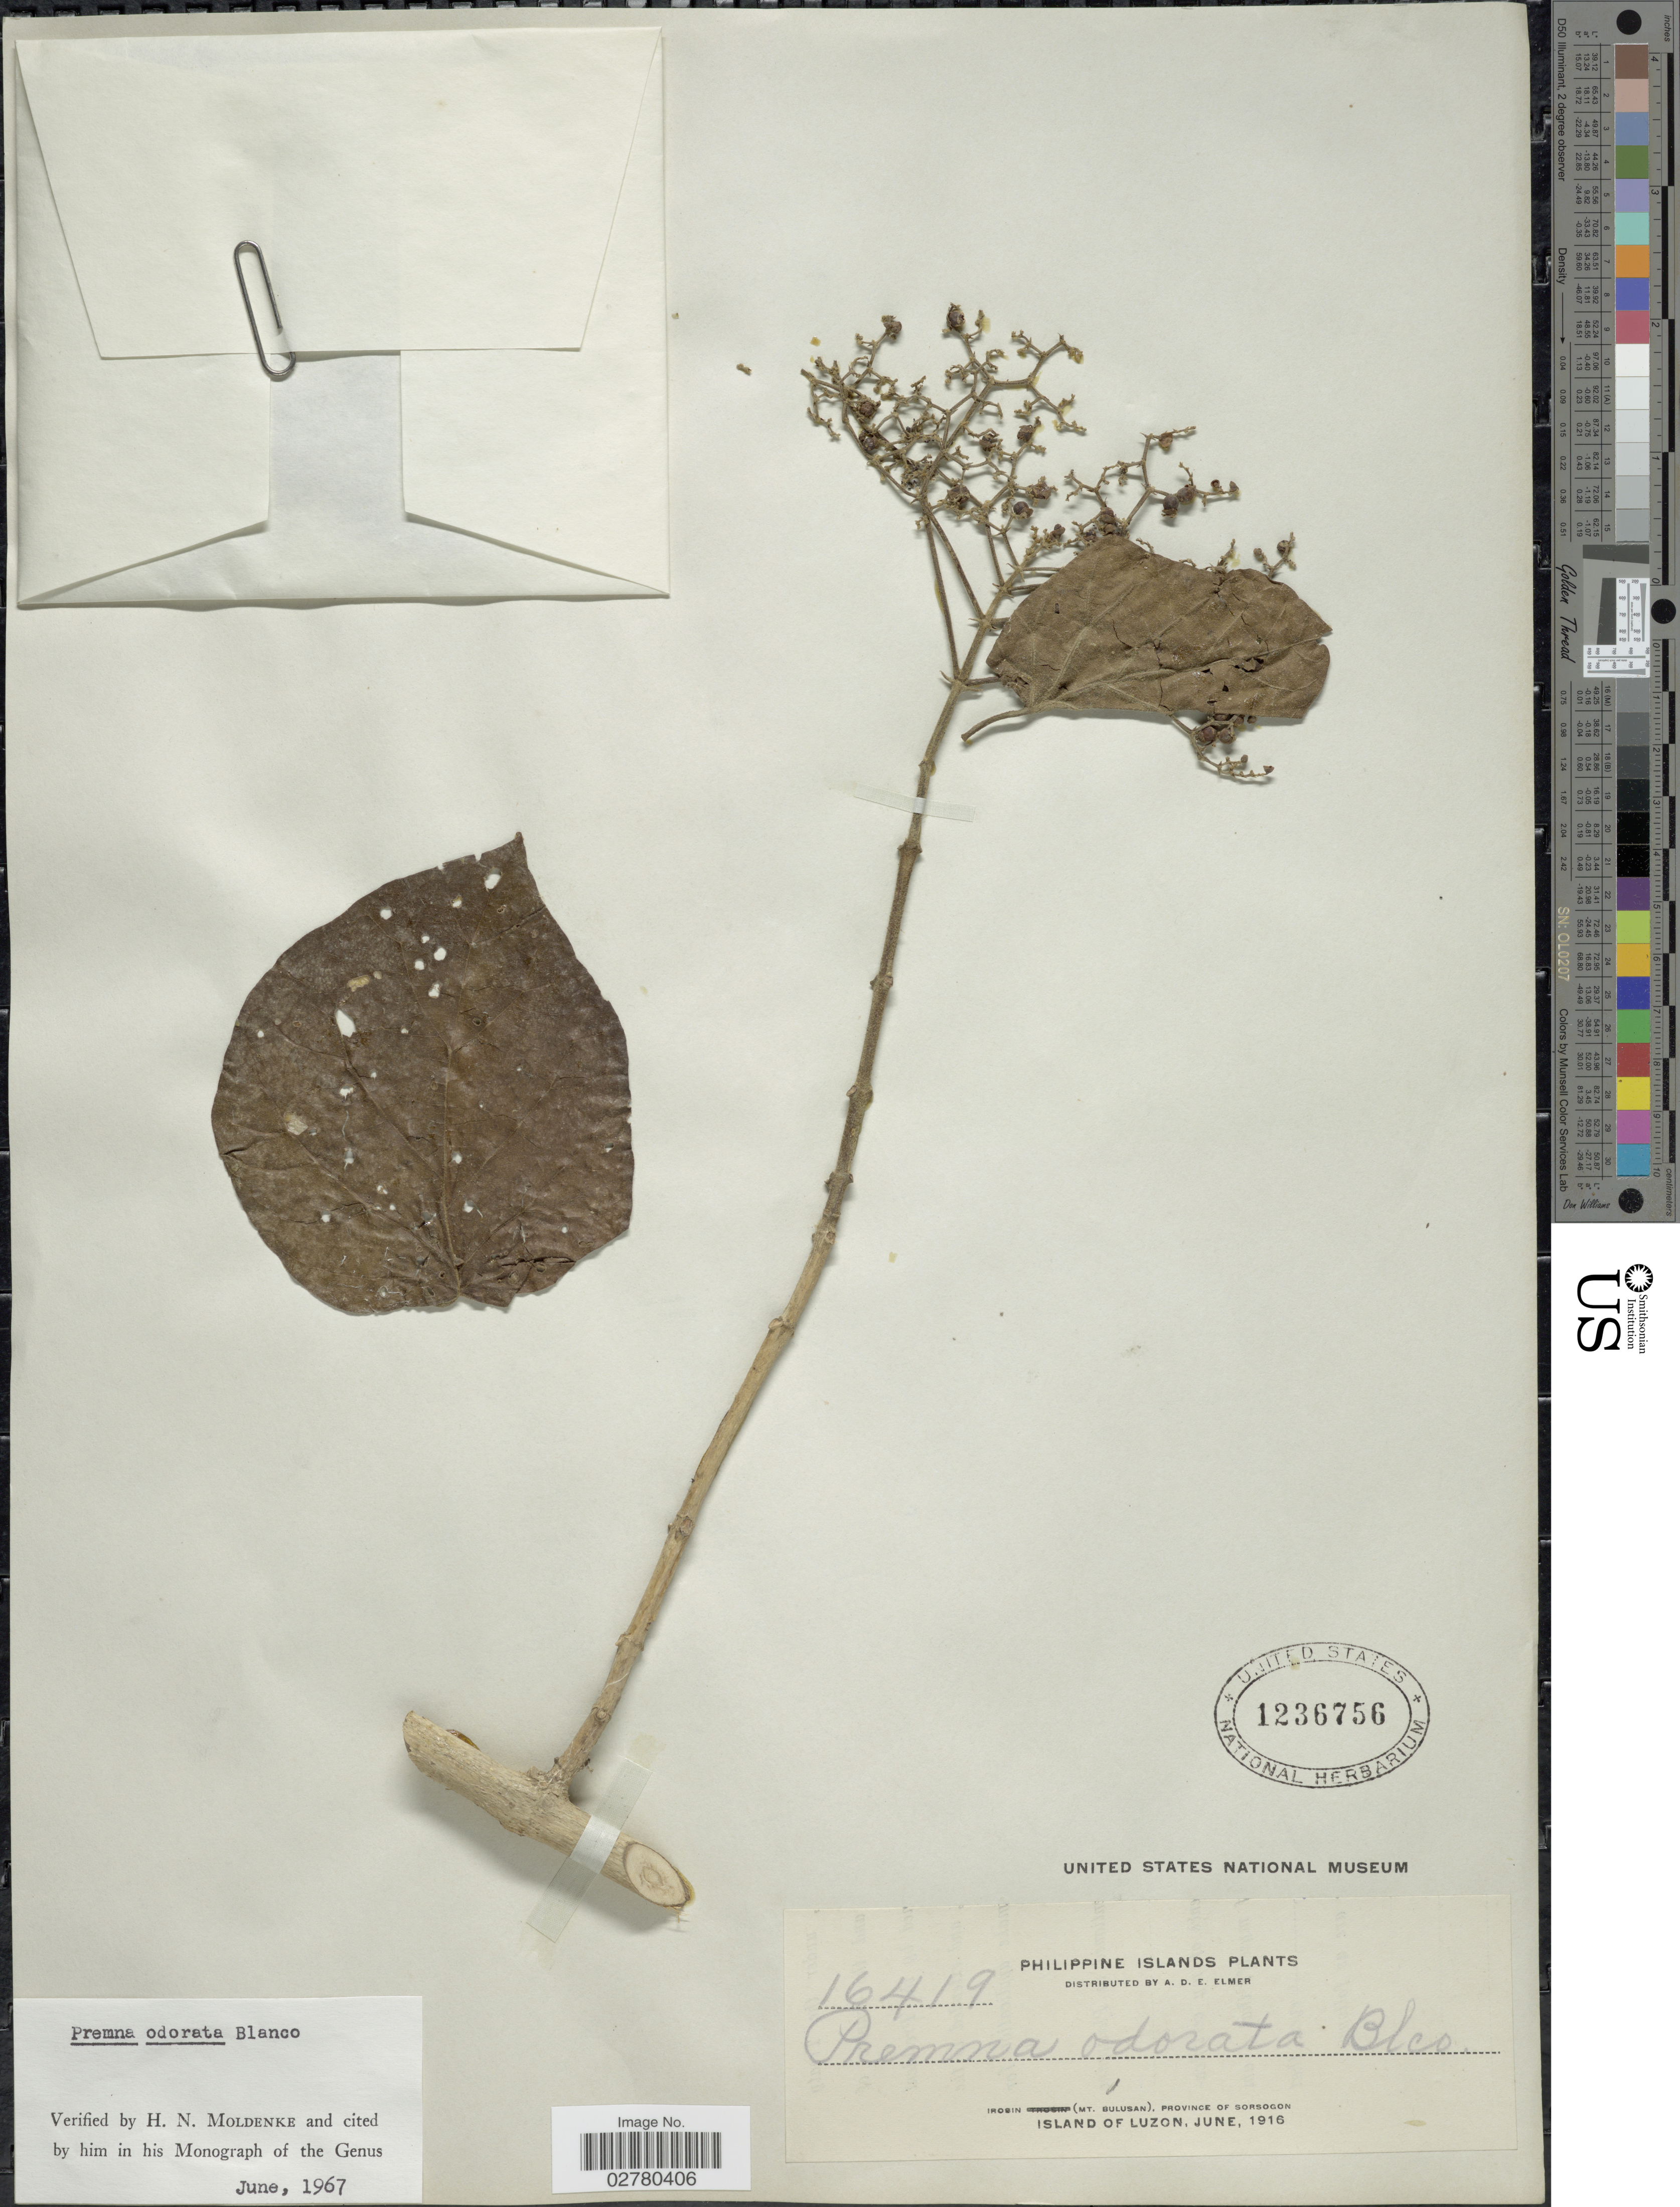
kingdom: Plantae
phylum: Tracheophyta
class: Magnoliopsida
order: Lamiales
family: Lamiaceae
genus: Premna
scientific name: Premna odorata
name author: Blanco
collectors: A. D. E. Elmer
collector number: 16419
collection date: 1916-06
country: Philippines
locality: Irosin (Mt. Bulusan) Province of Sorsogon, Island of Luzon.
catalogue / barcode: US 1236756